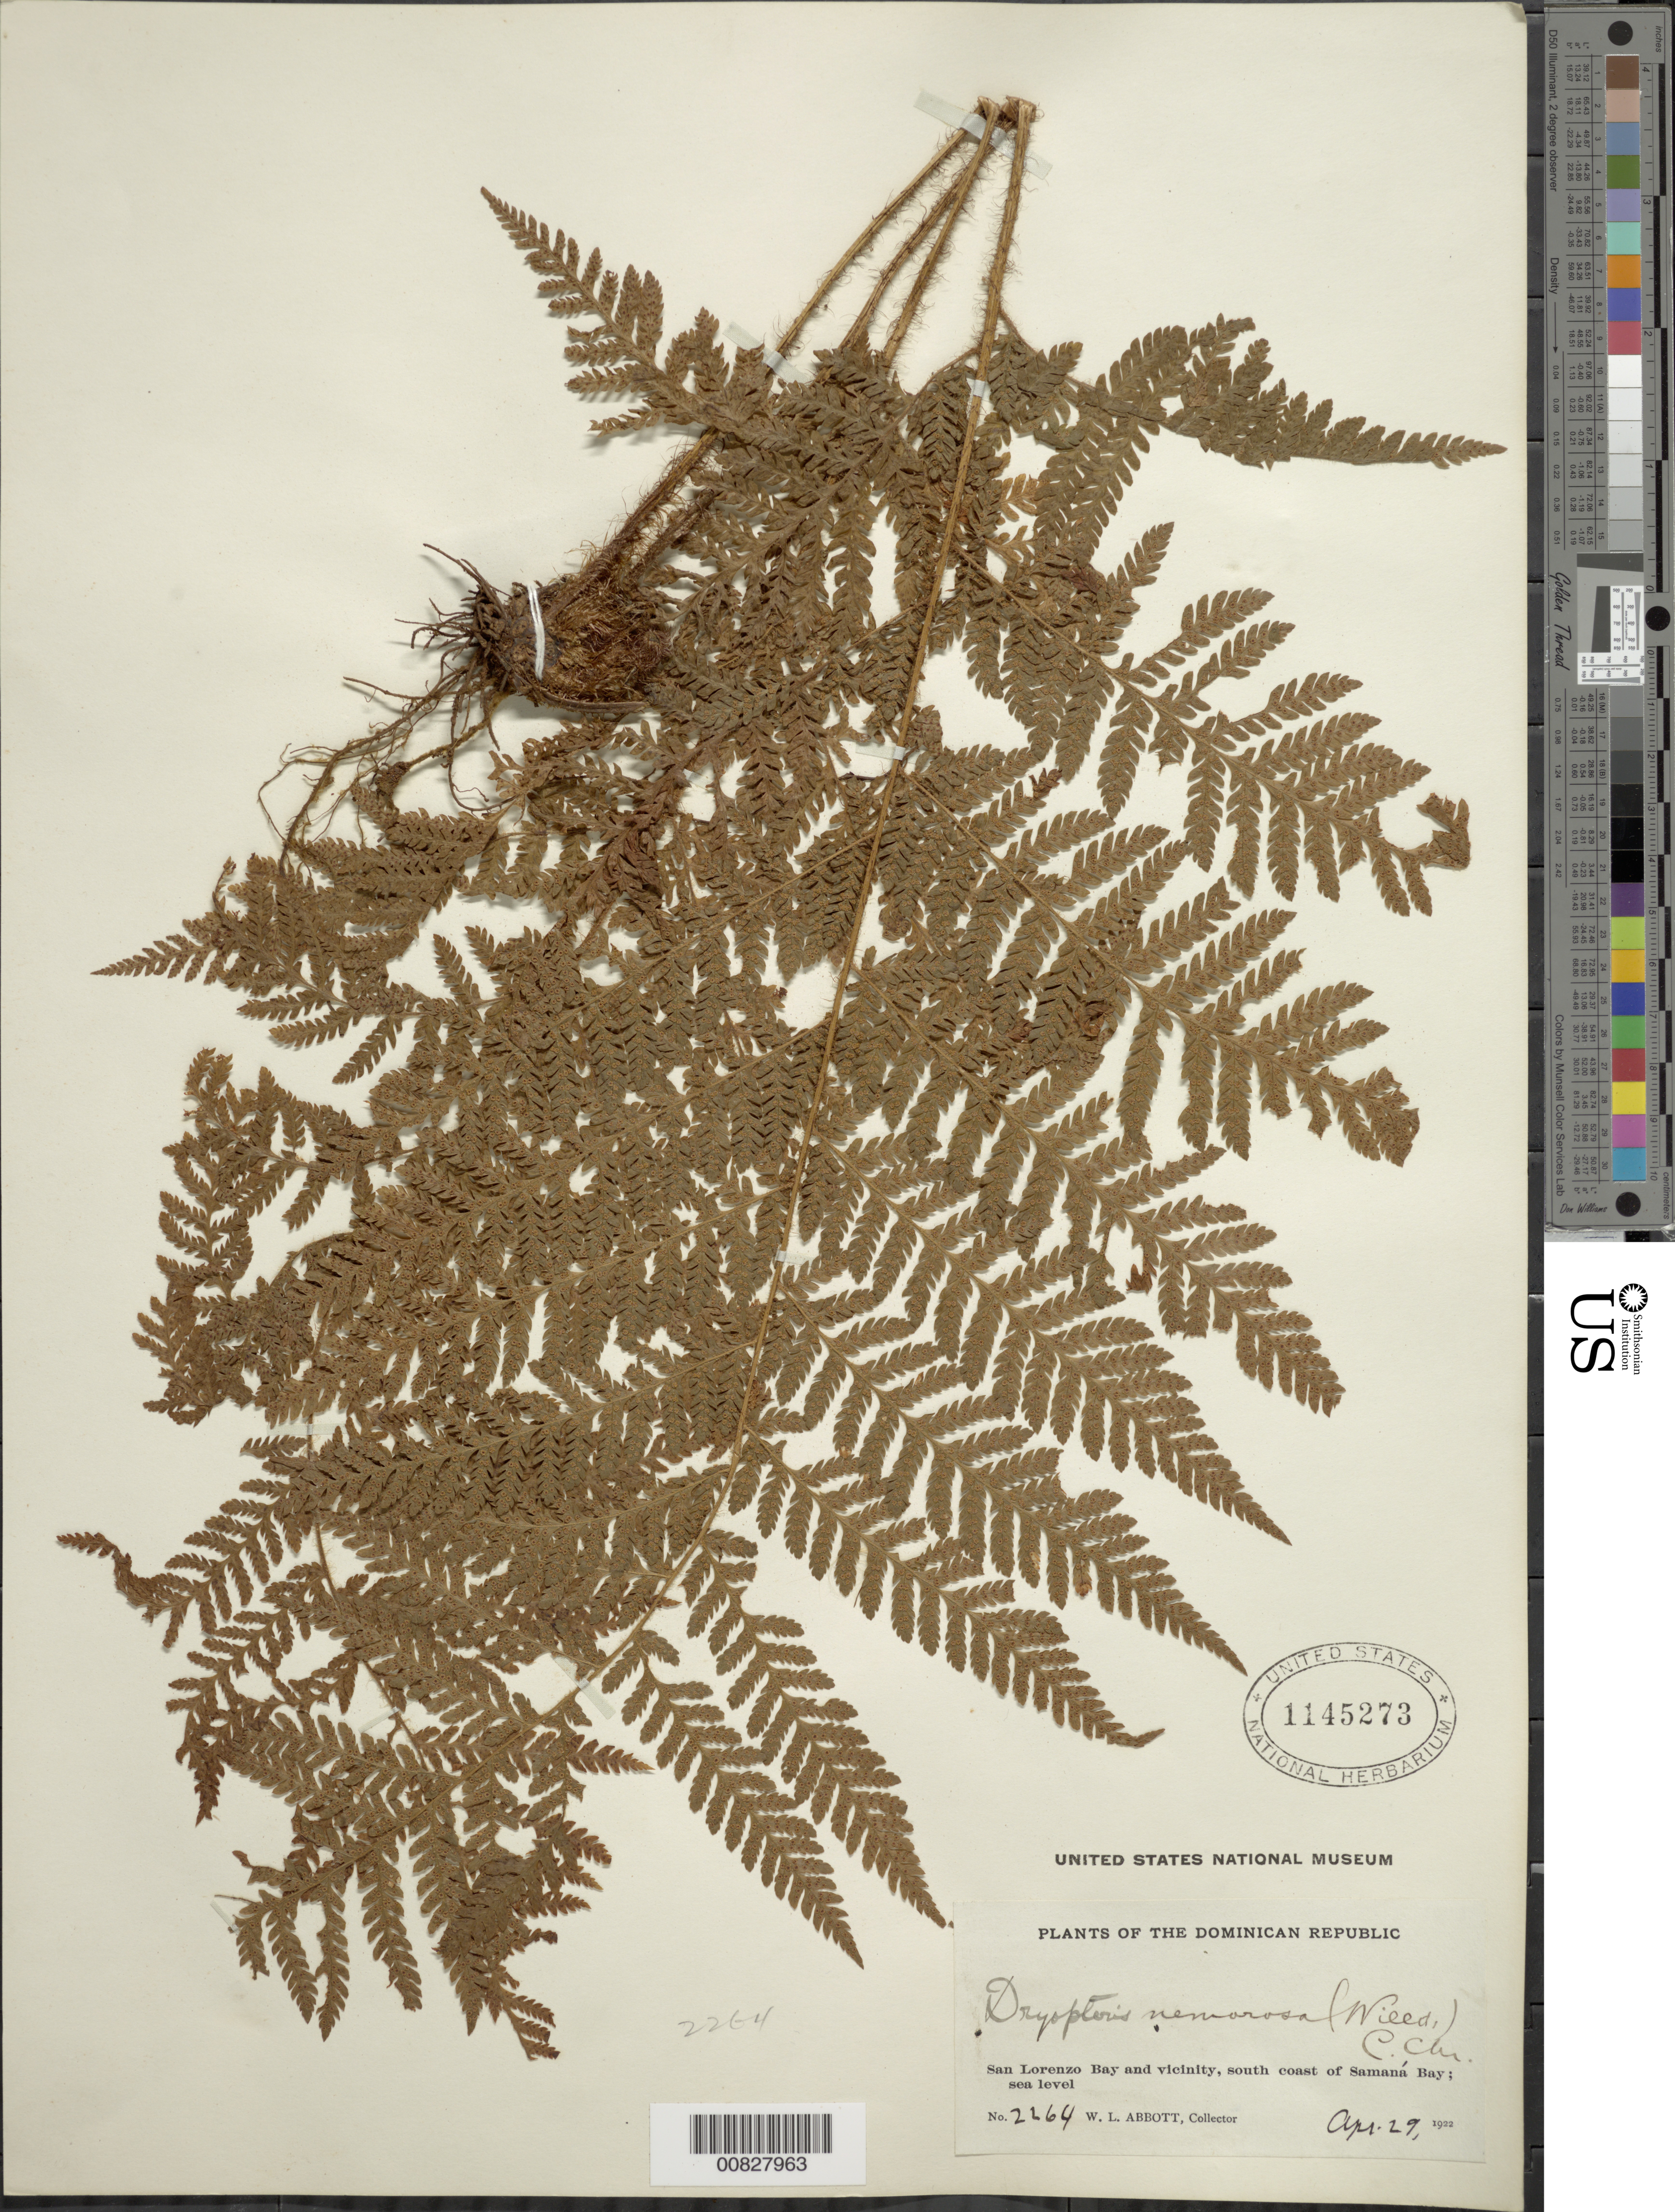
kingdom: Plantae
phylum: Tracheophyta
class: Polypodiopsida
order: Polypodiales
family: Dryopteridaceae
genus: Ctenitis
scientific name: Ctenitis nemorosa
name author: (Willd.) Ching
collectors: W. L. Abbott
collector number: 2264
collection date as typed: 29 Apr 1922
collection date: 1922-04-29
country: Dominican Republic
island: Hispaniola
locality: San Lorenzo Bay, and vicinity; S coast of Samaná Bay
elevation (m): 0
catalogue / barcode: US 1145273